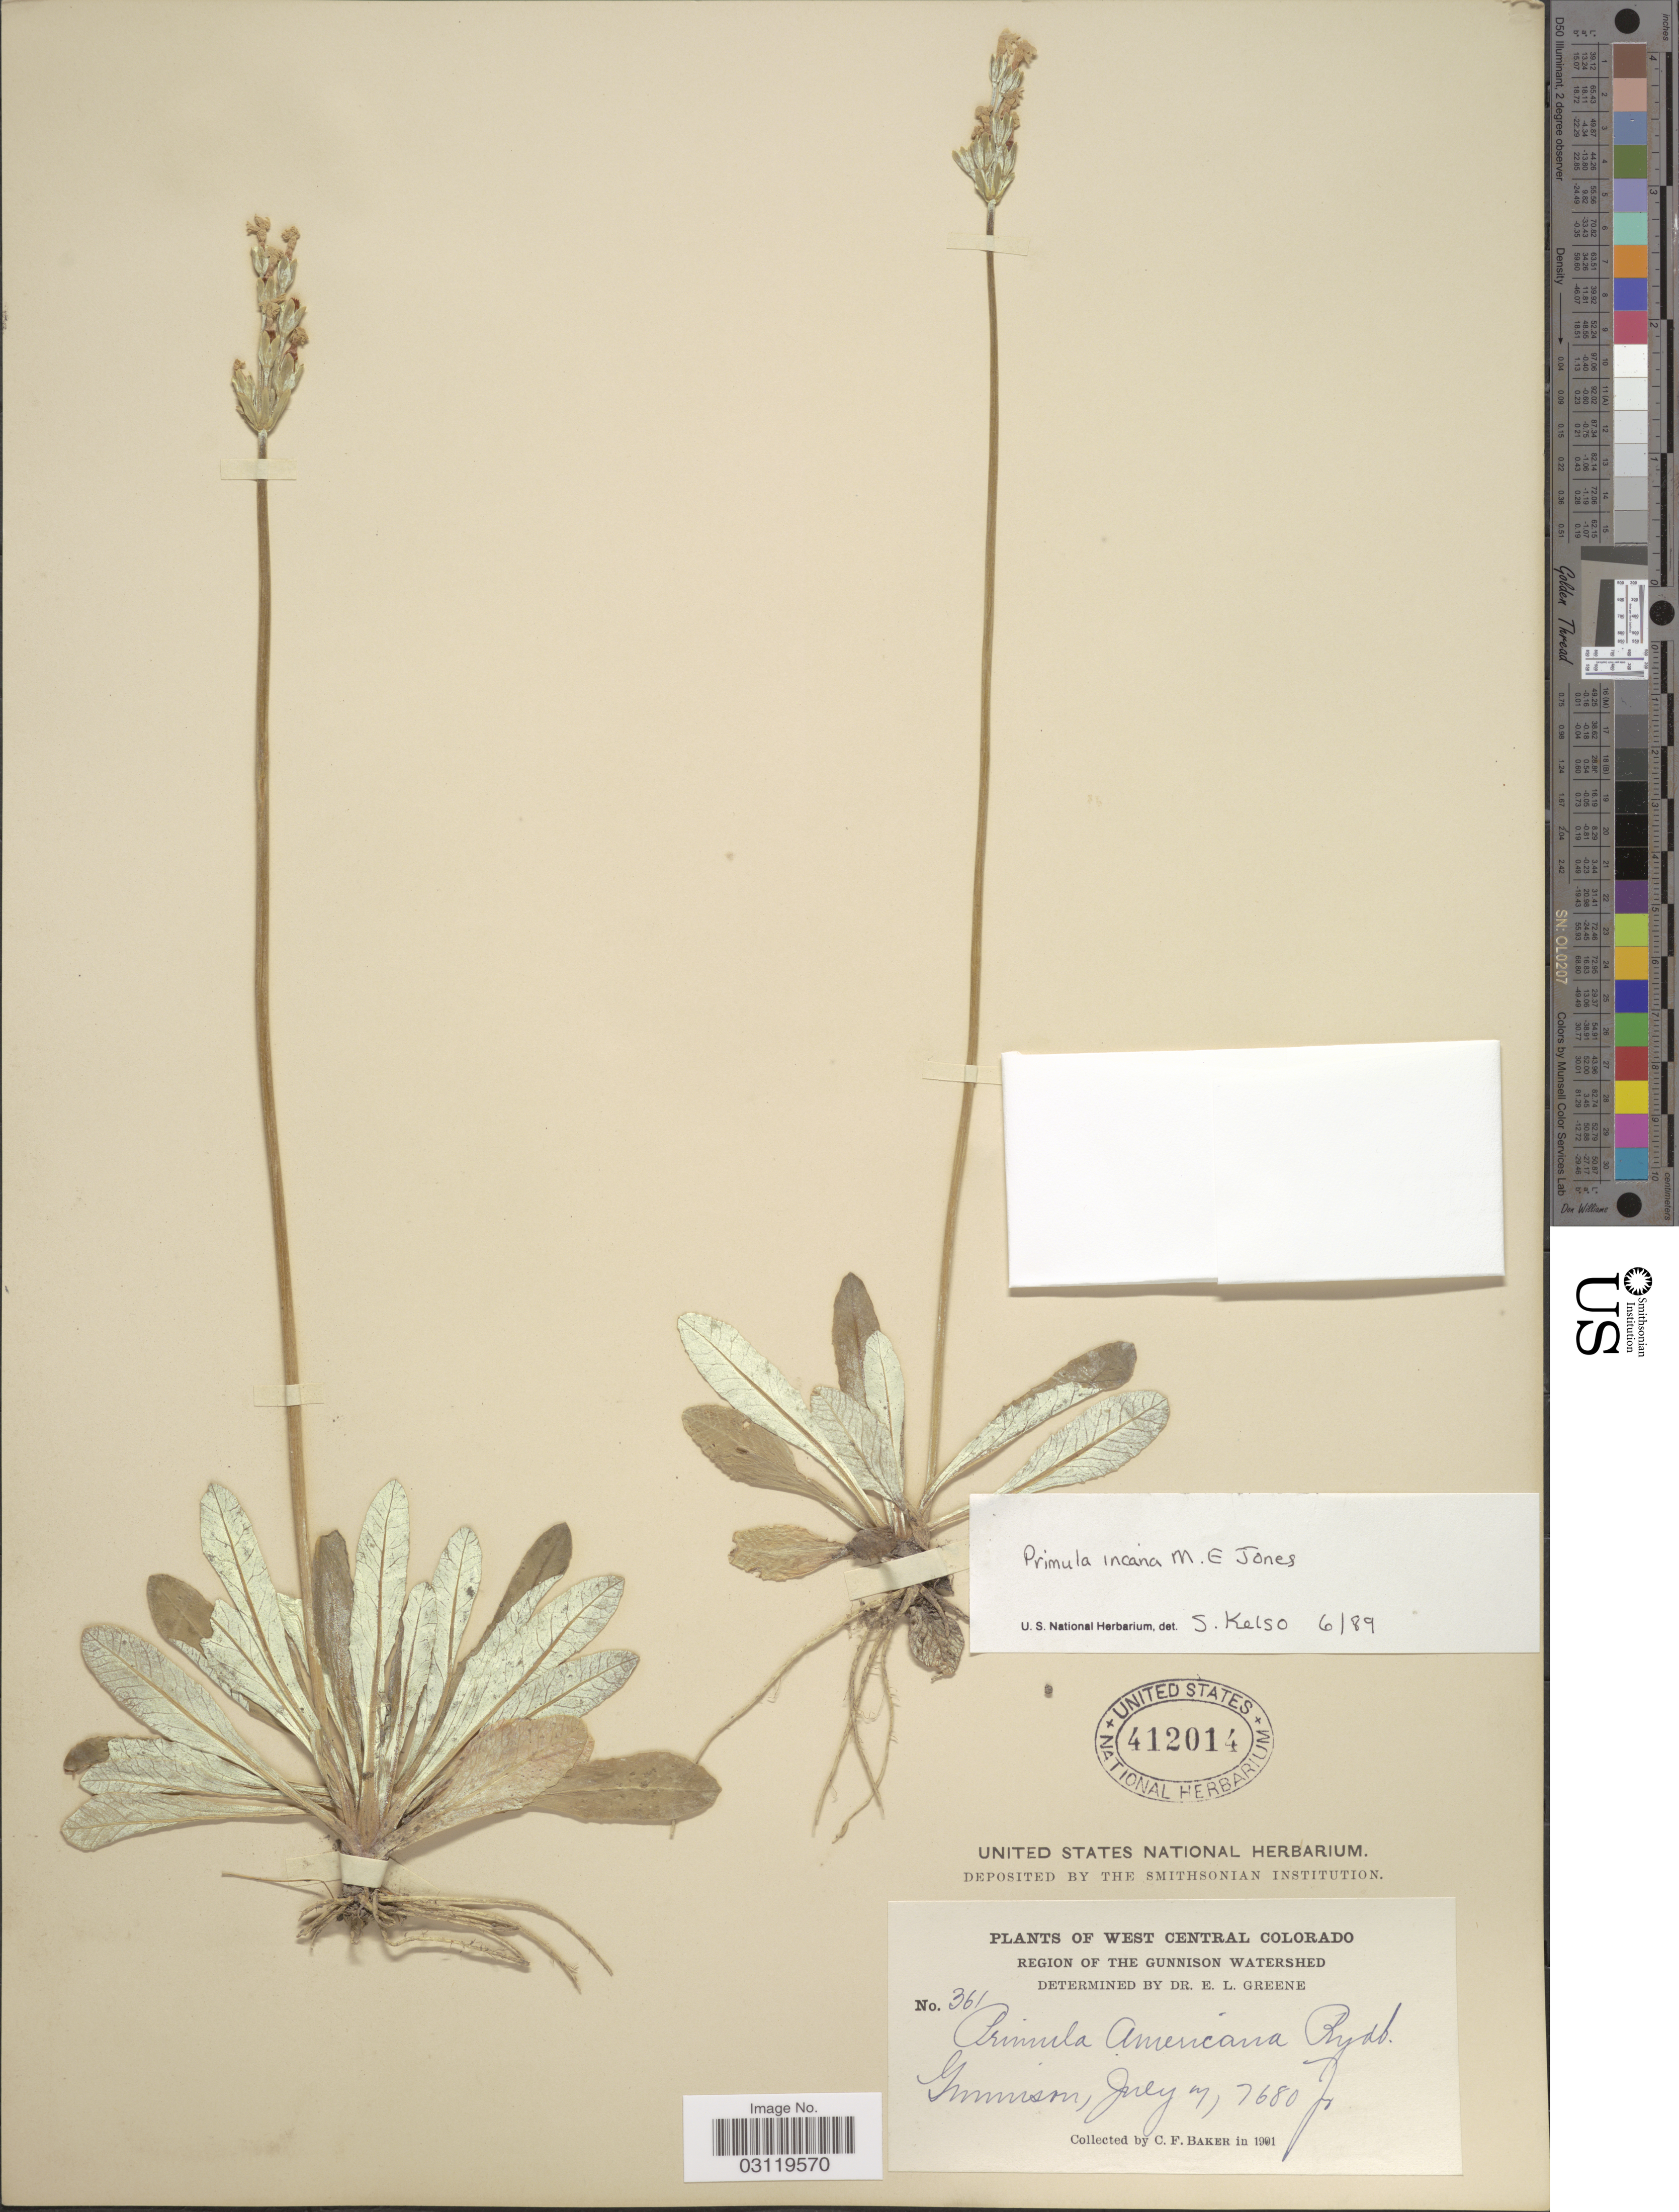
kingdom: Plantae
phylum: Tracheophyta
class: Magnoliopsida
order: Ericales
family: Primulaceae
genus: Primula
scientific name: Primula incana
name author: M.E. Jones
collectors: C. F. Baker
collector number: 361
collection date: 1901-07-07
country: United States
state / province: Colorado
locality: West Central Colorado, Region of the Gunnison watershed, Gunnison.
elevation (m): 2341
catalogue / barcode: US 412014